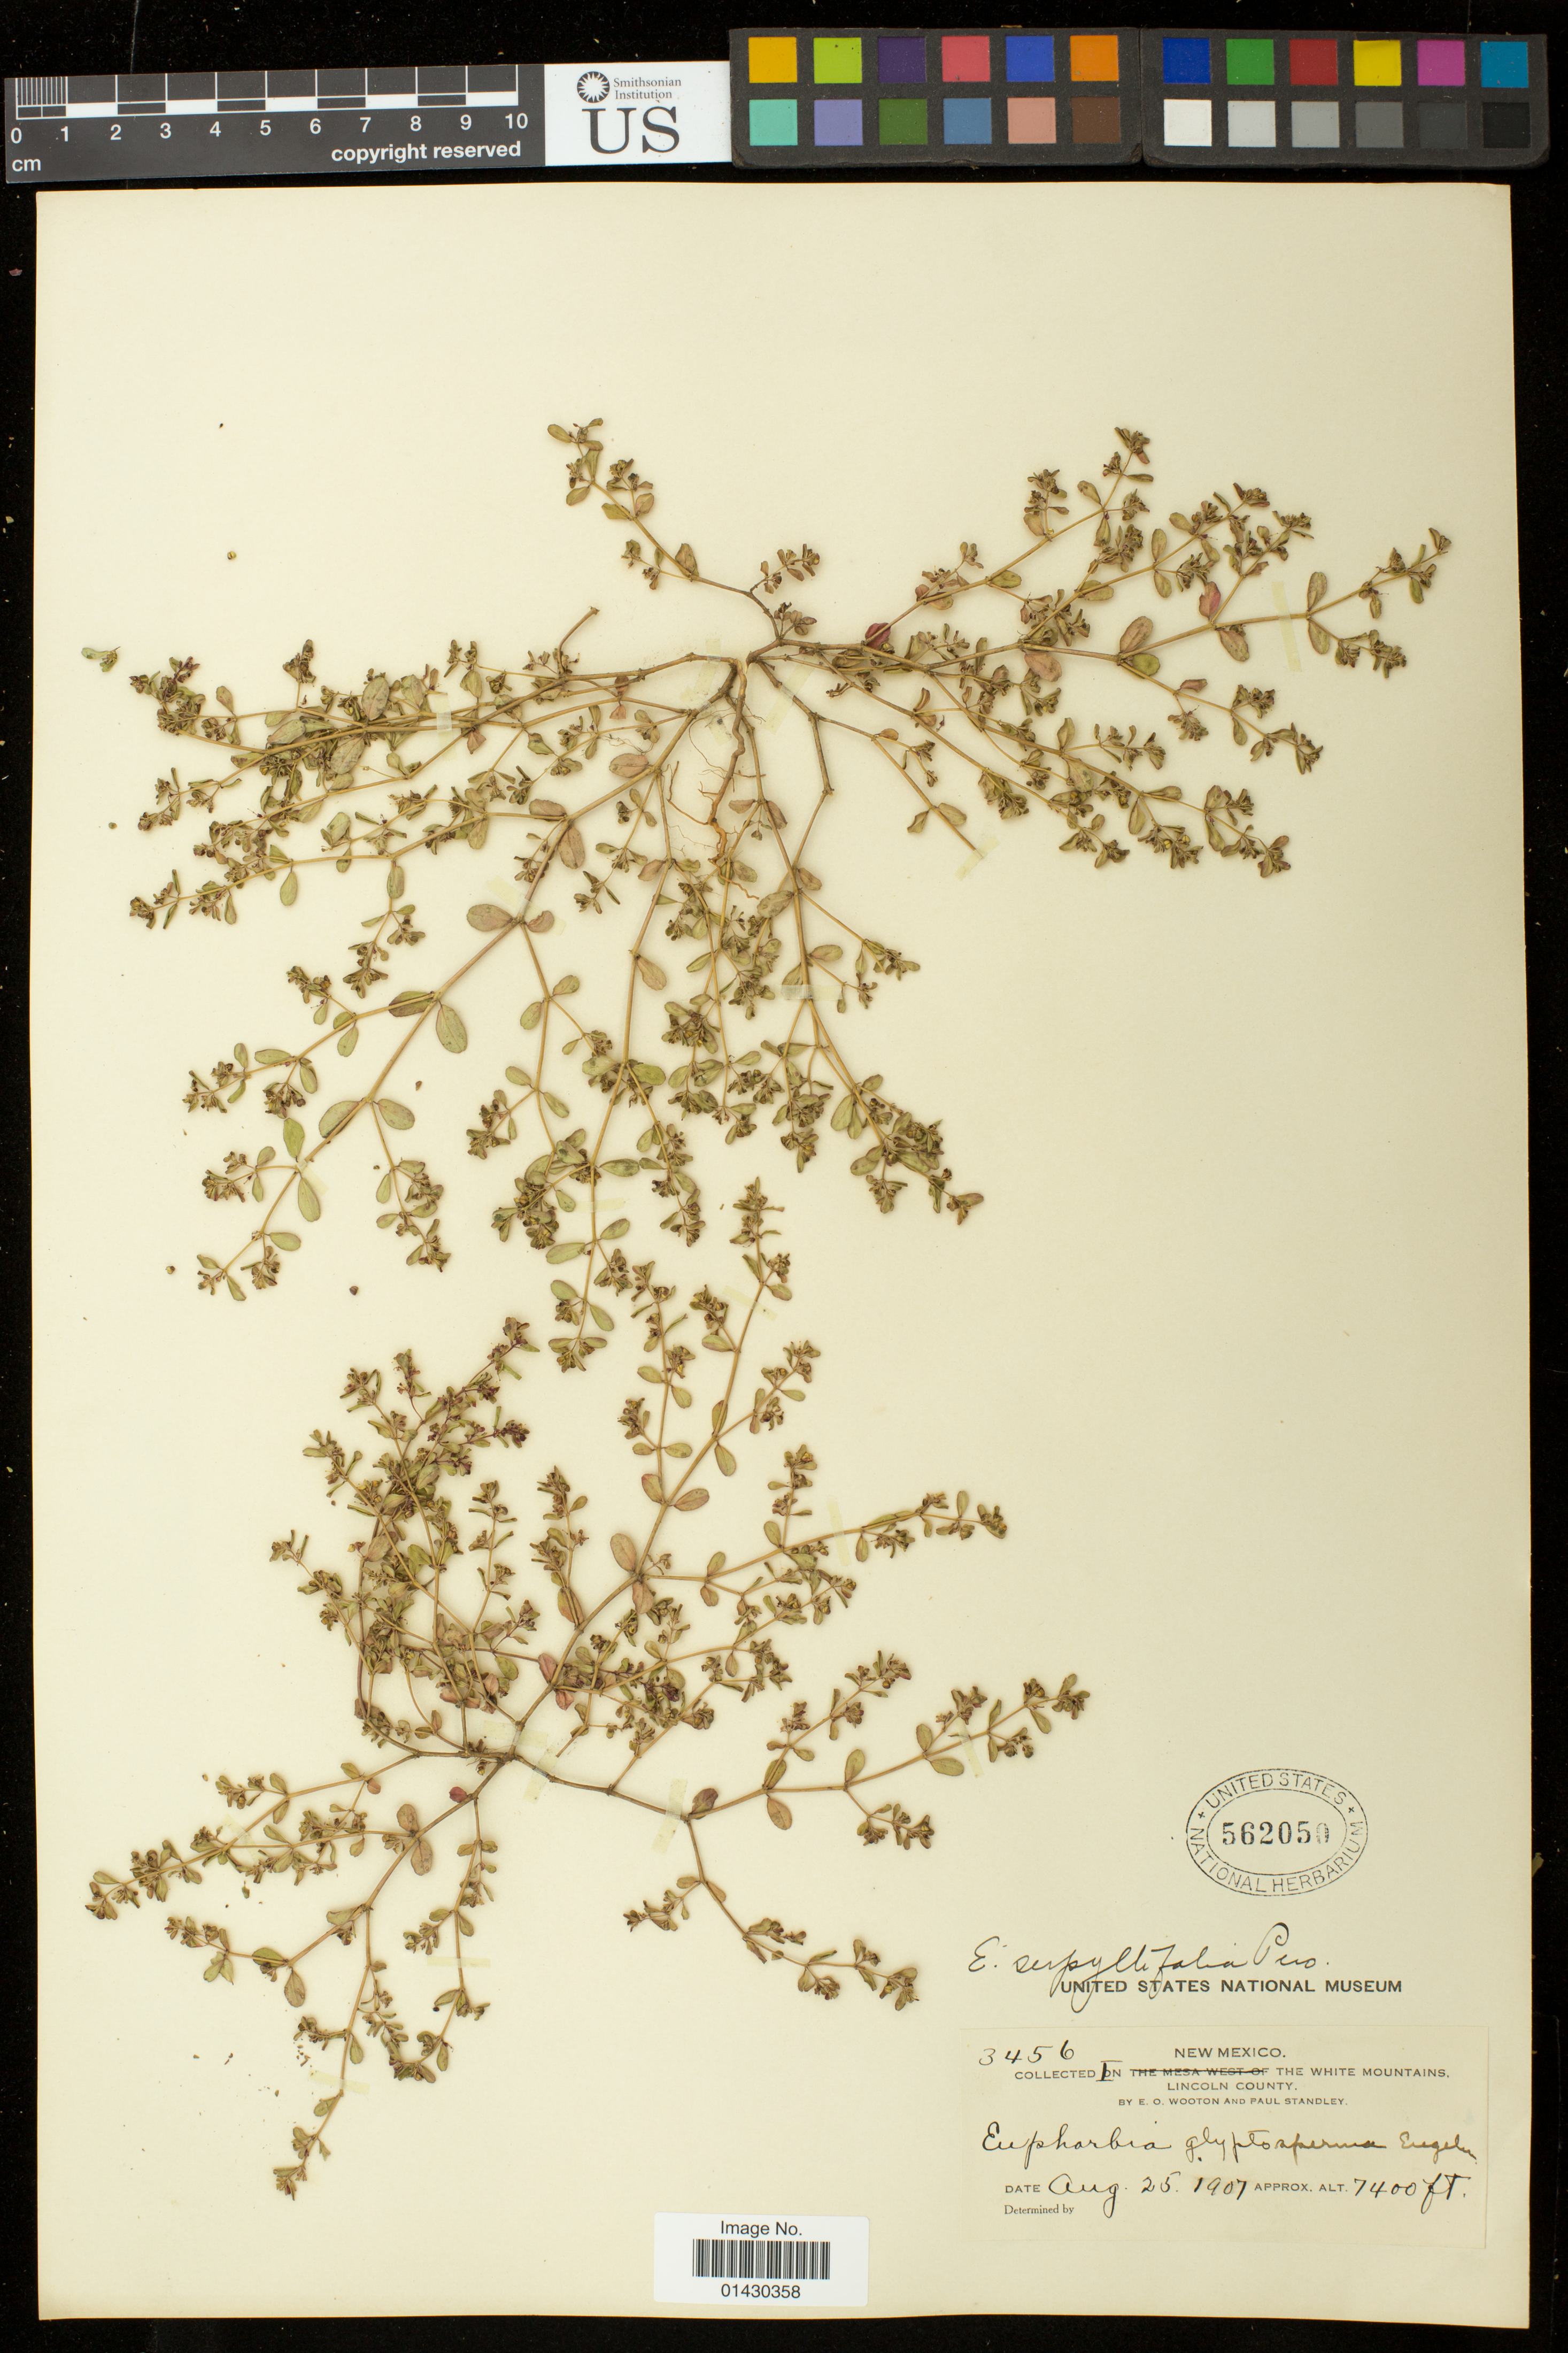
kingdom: Plantae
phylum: Tracheophyta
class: Magnoliopsida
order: Malpighiales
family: Euphorbiaceae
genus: Euphorbia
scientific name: Euphorbia serpillifolia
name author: Pers.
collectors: E. O. Wooton & P. Standley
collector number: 3456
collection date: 1907-08-25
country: United States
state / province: New Mexico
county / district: Lincoln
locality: In the White Mountains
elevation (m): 2256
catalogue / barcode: US 562050